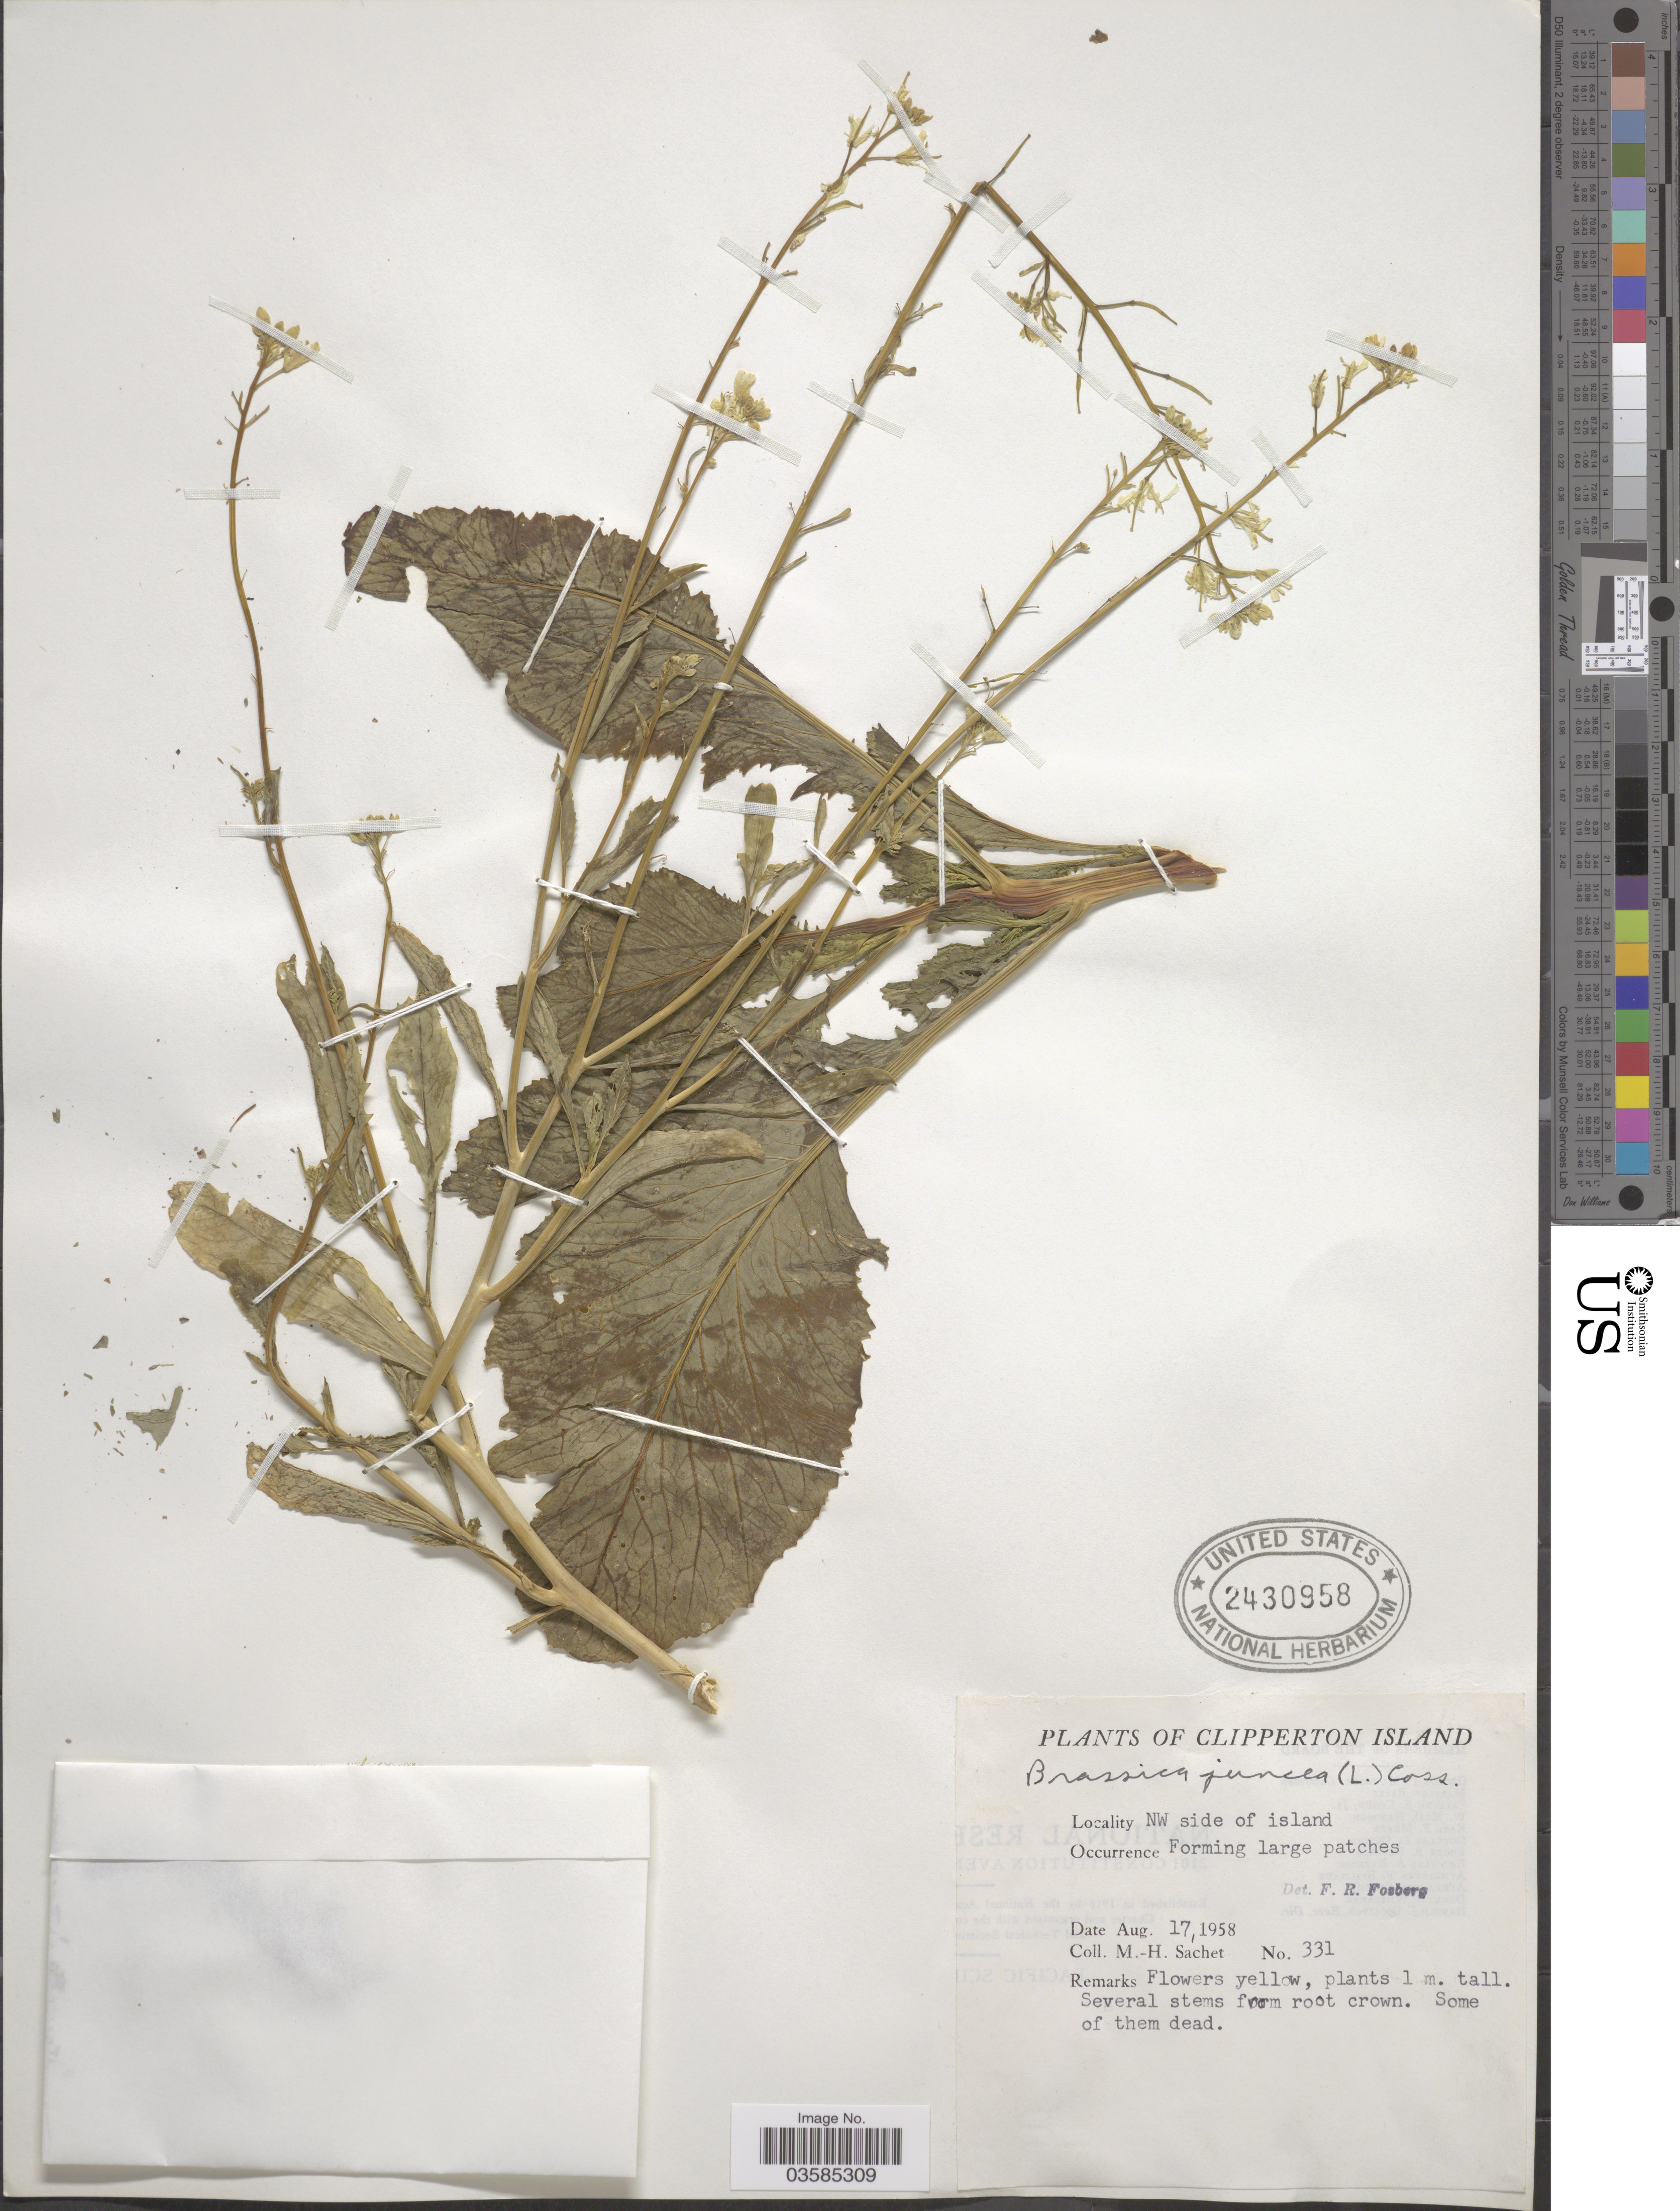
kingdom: Plantae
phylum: Tracheophyta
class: Magnoliopsida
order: Brassicales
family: Brassicaceae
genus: Brassica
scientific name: Brassica juncea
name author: (L.) Czern.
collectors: M.-H. Sachet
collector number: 331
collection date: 1958-08-17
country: Central Am. Pac. Islands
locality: Clipperton Island. NW side of island.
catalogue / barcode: US 2430958